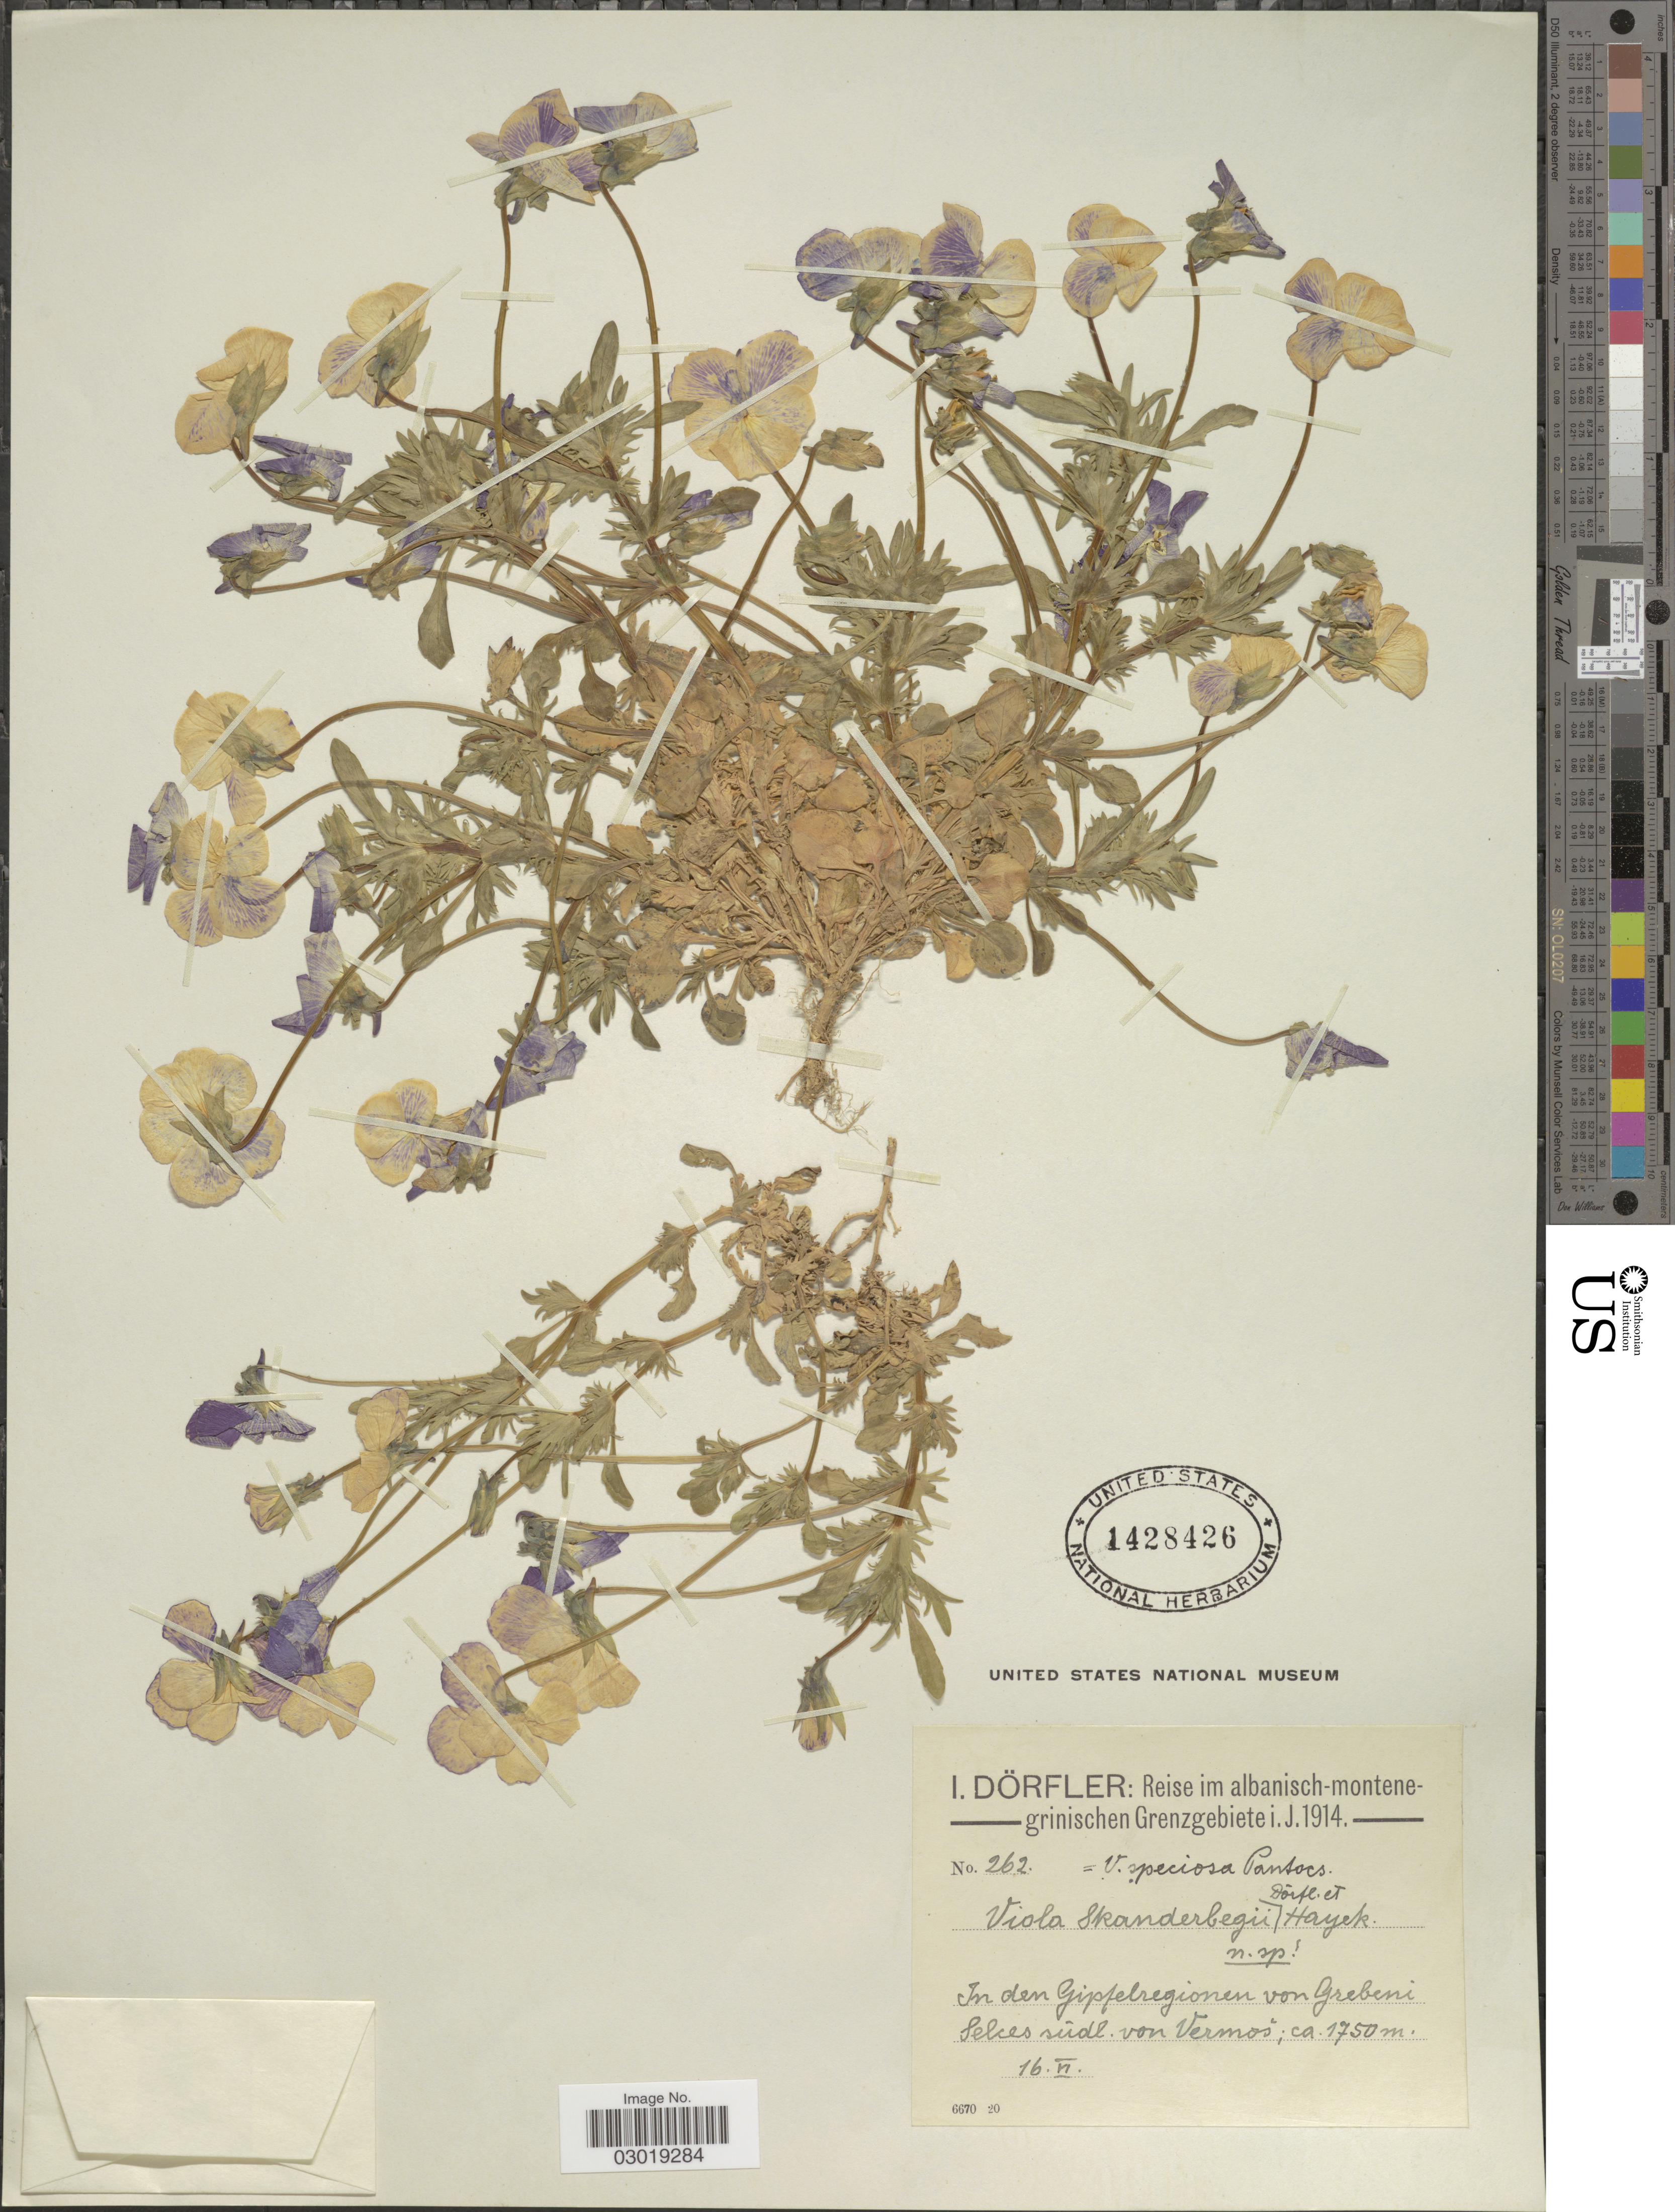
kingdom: Plantae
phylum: Tracheophyta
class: Magnoliopsida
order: Malpighiales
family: Violaceae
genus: Viola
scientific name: Viola speciosa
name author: Schrad. ex Rchb.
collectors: I. Dörfler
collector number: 262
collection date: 1914-06-16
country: Albania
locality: Albanisch-montene-grinischen Grenzgebiete, In den Gipfelregionen von Grebeni Selces südl. von Vermos.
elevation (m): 1750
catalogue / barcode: US 1428426